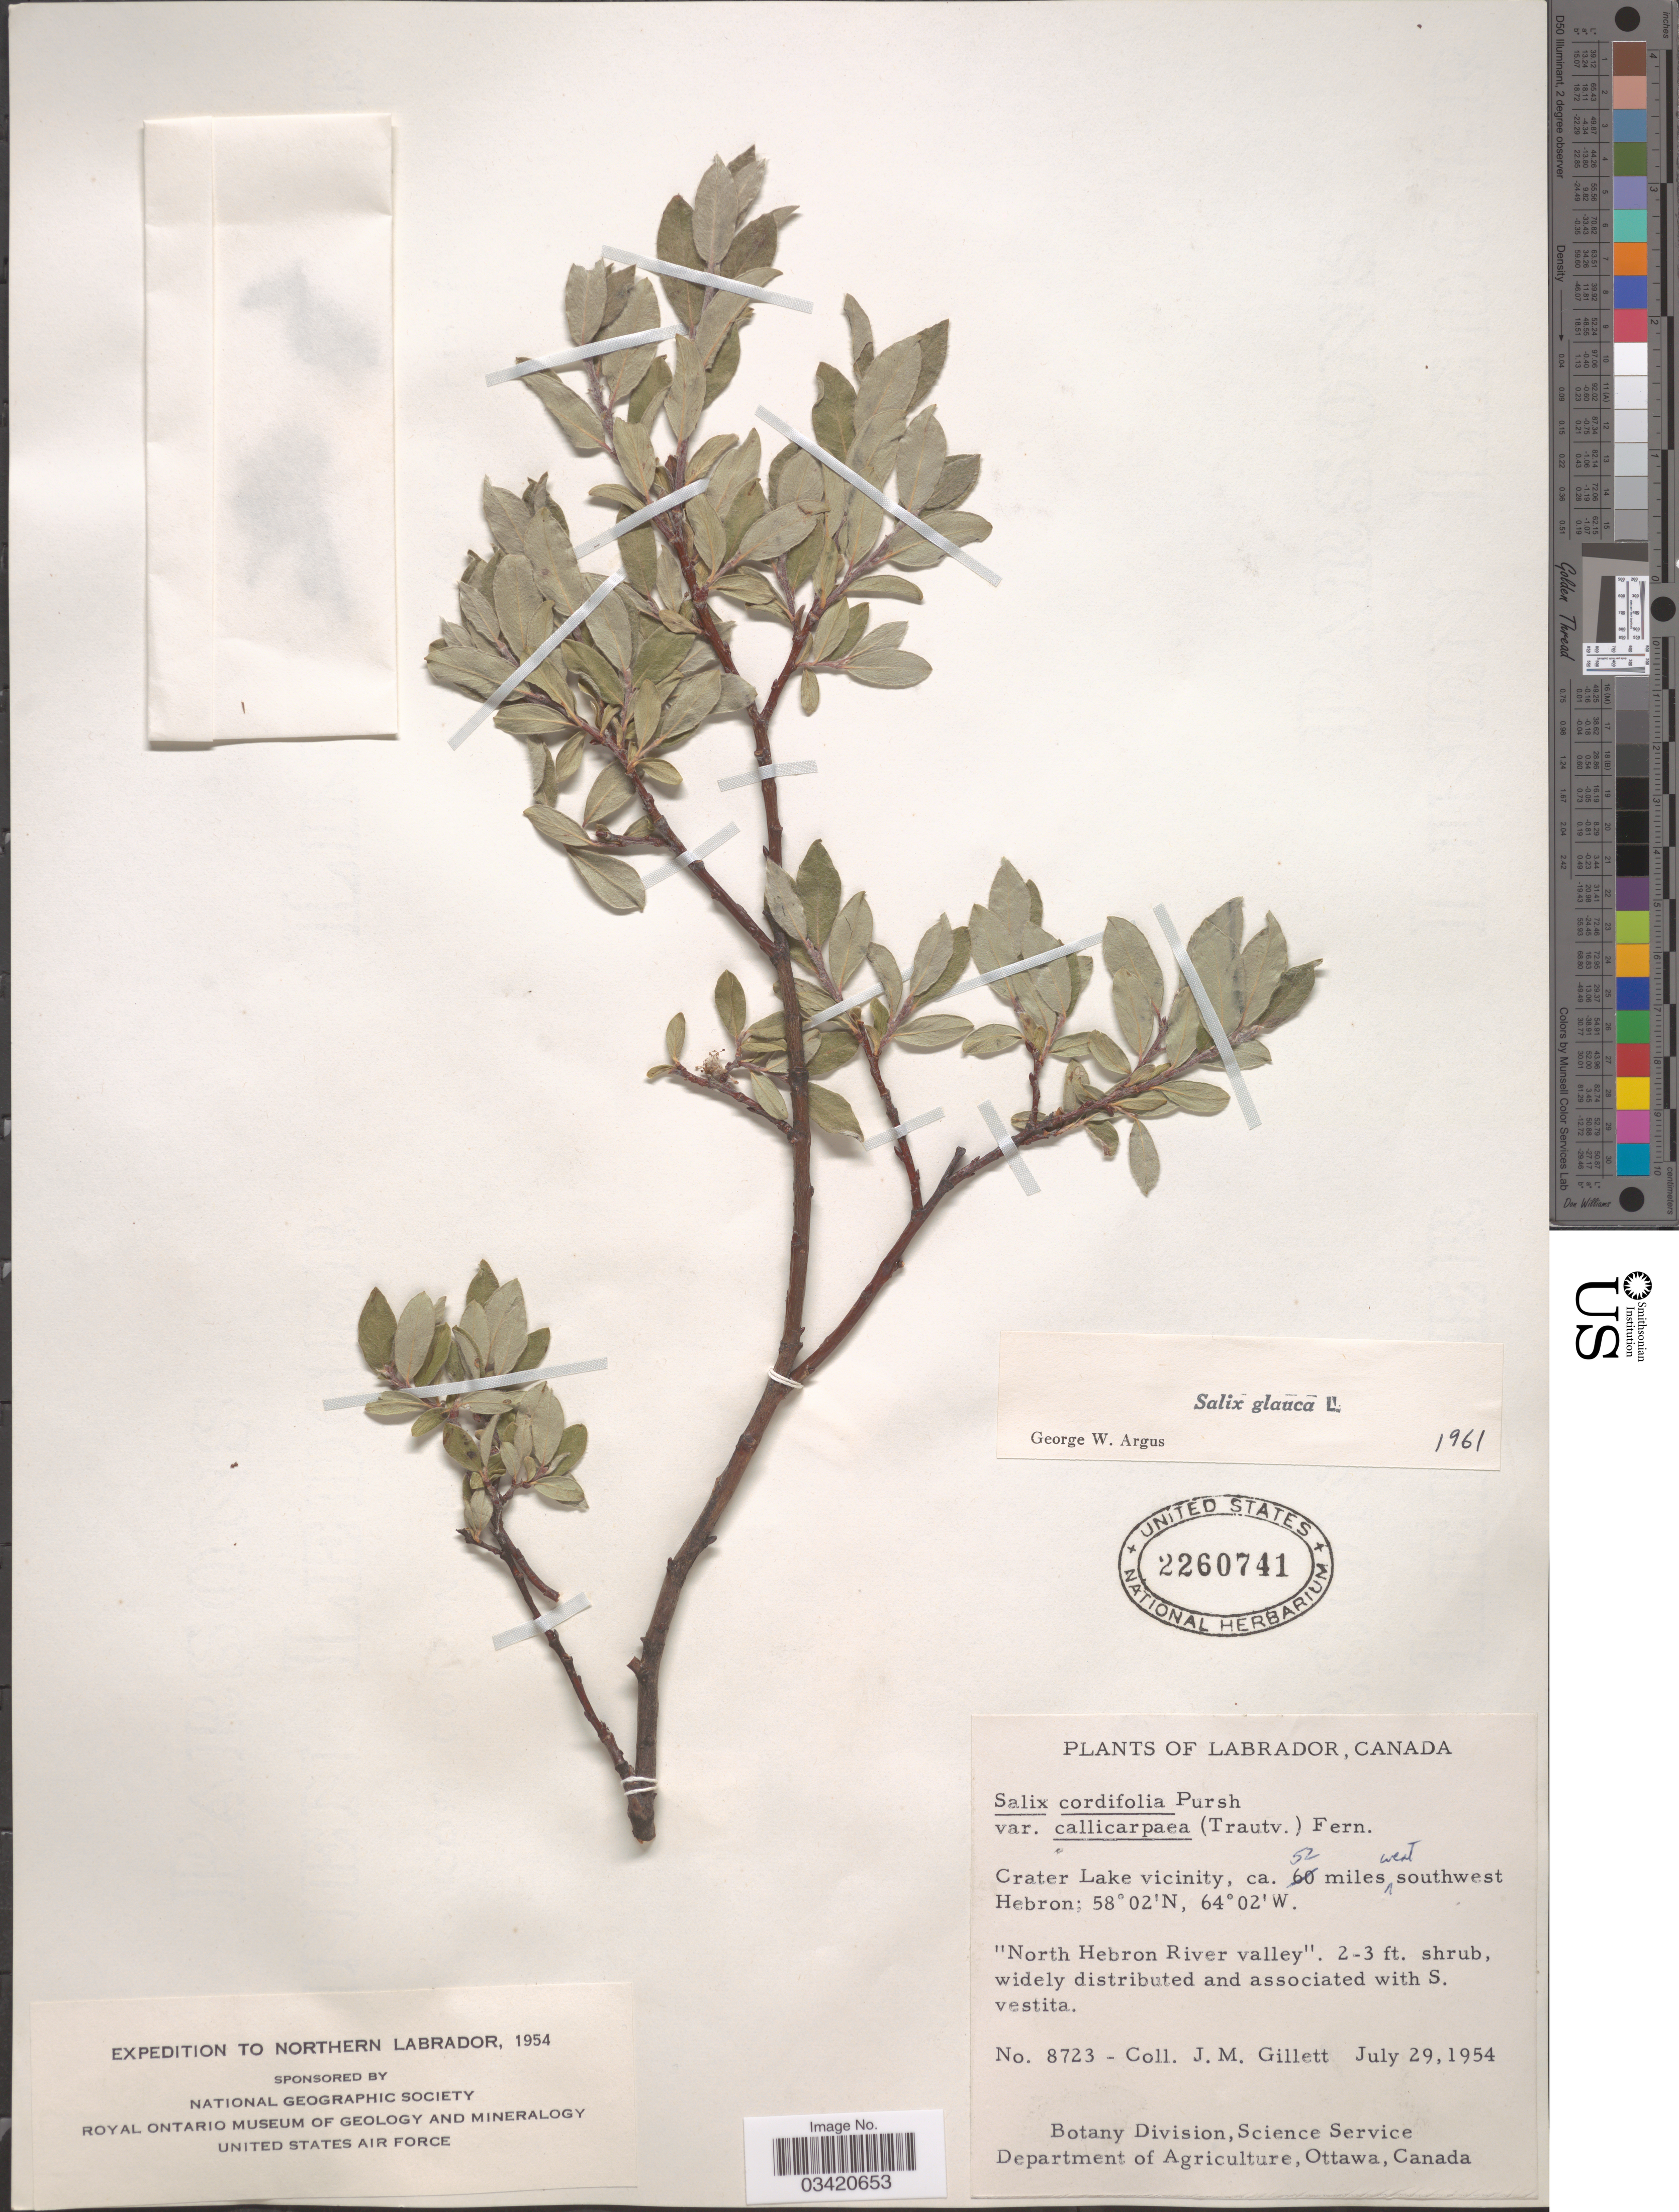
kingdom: Plantae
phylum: Tracheophyta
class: Magnoliopsida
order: Malpighiales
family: Salicaceae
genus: Salix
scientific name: Salix glauca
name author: L.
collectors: J. M. Gillett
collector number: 8723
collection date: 1954-07-29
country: Canada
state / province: Newfoundland and Labrador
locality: Northern Labrador. Crater Lake vicinity, ca. 52 miles west southwest Hebron. "North Hebron River valley".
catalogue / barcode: US 2260741